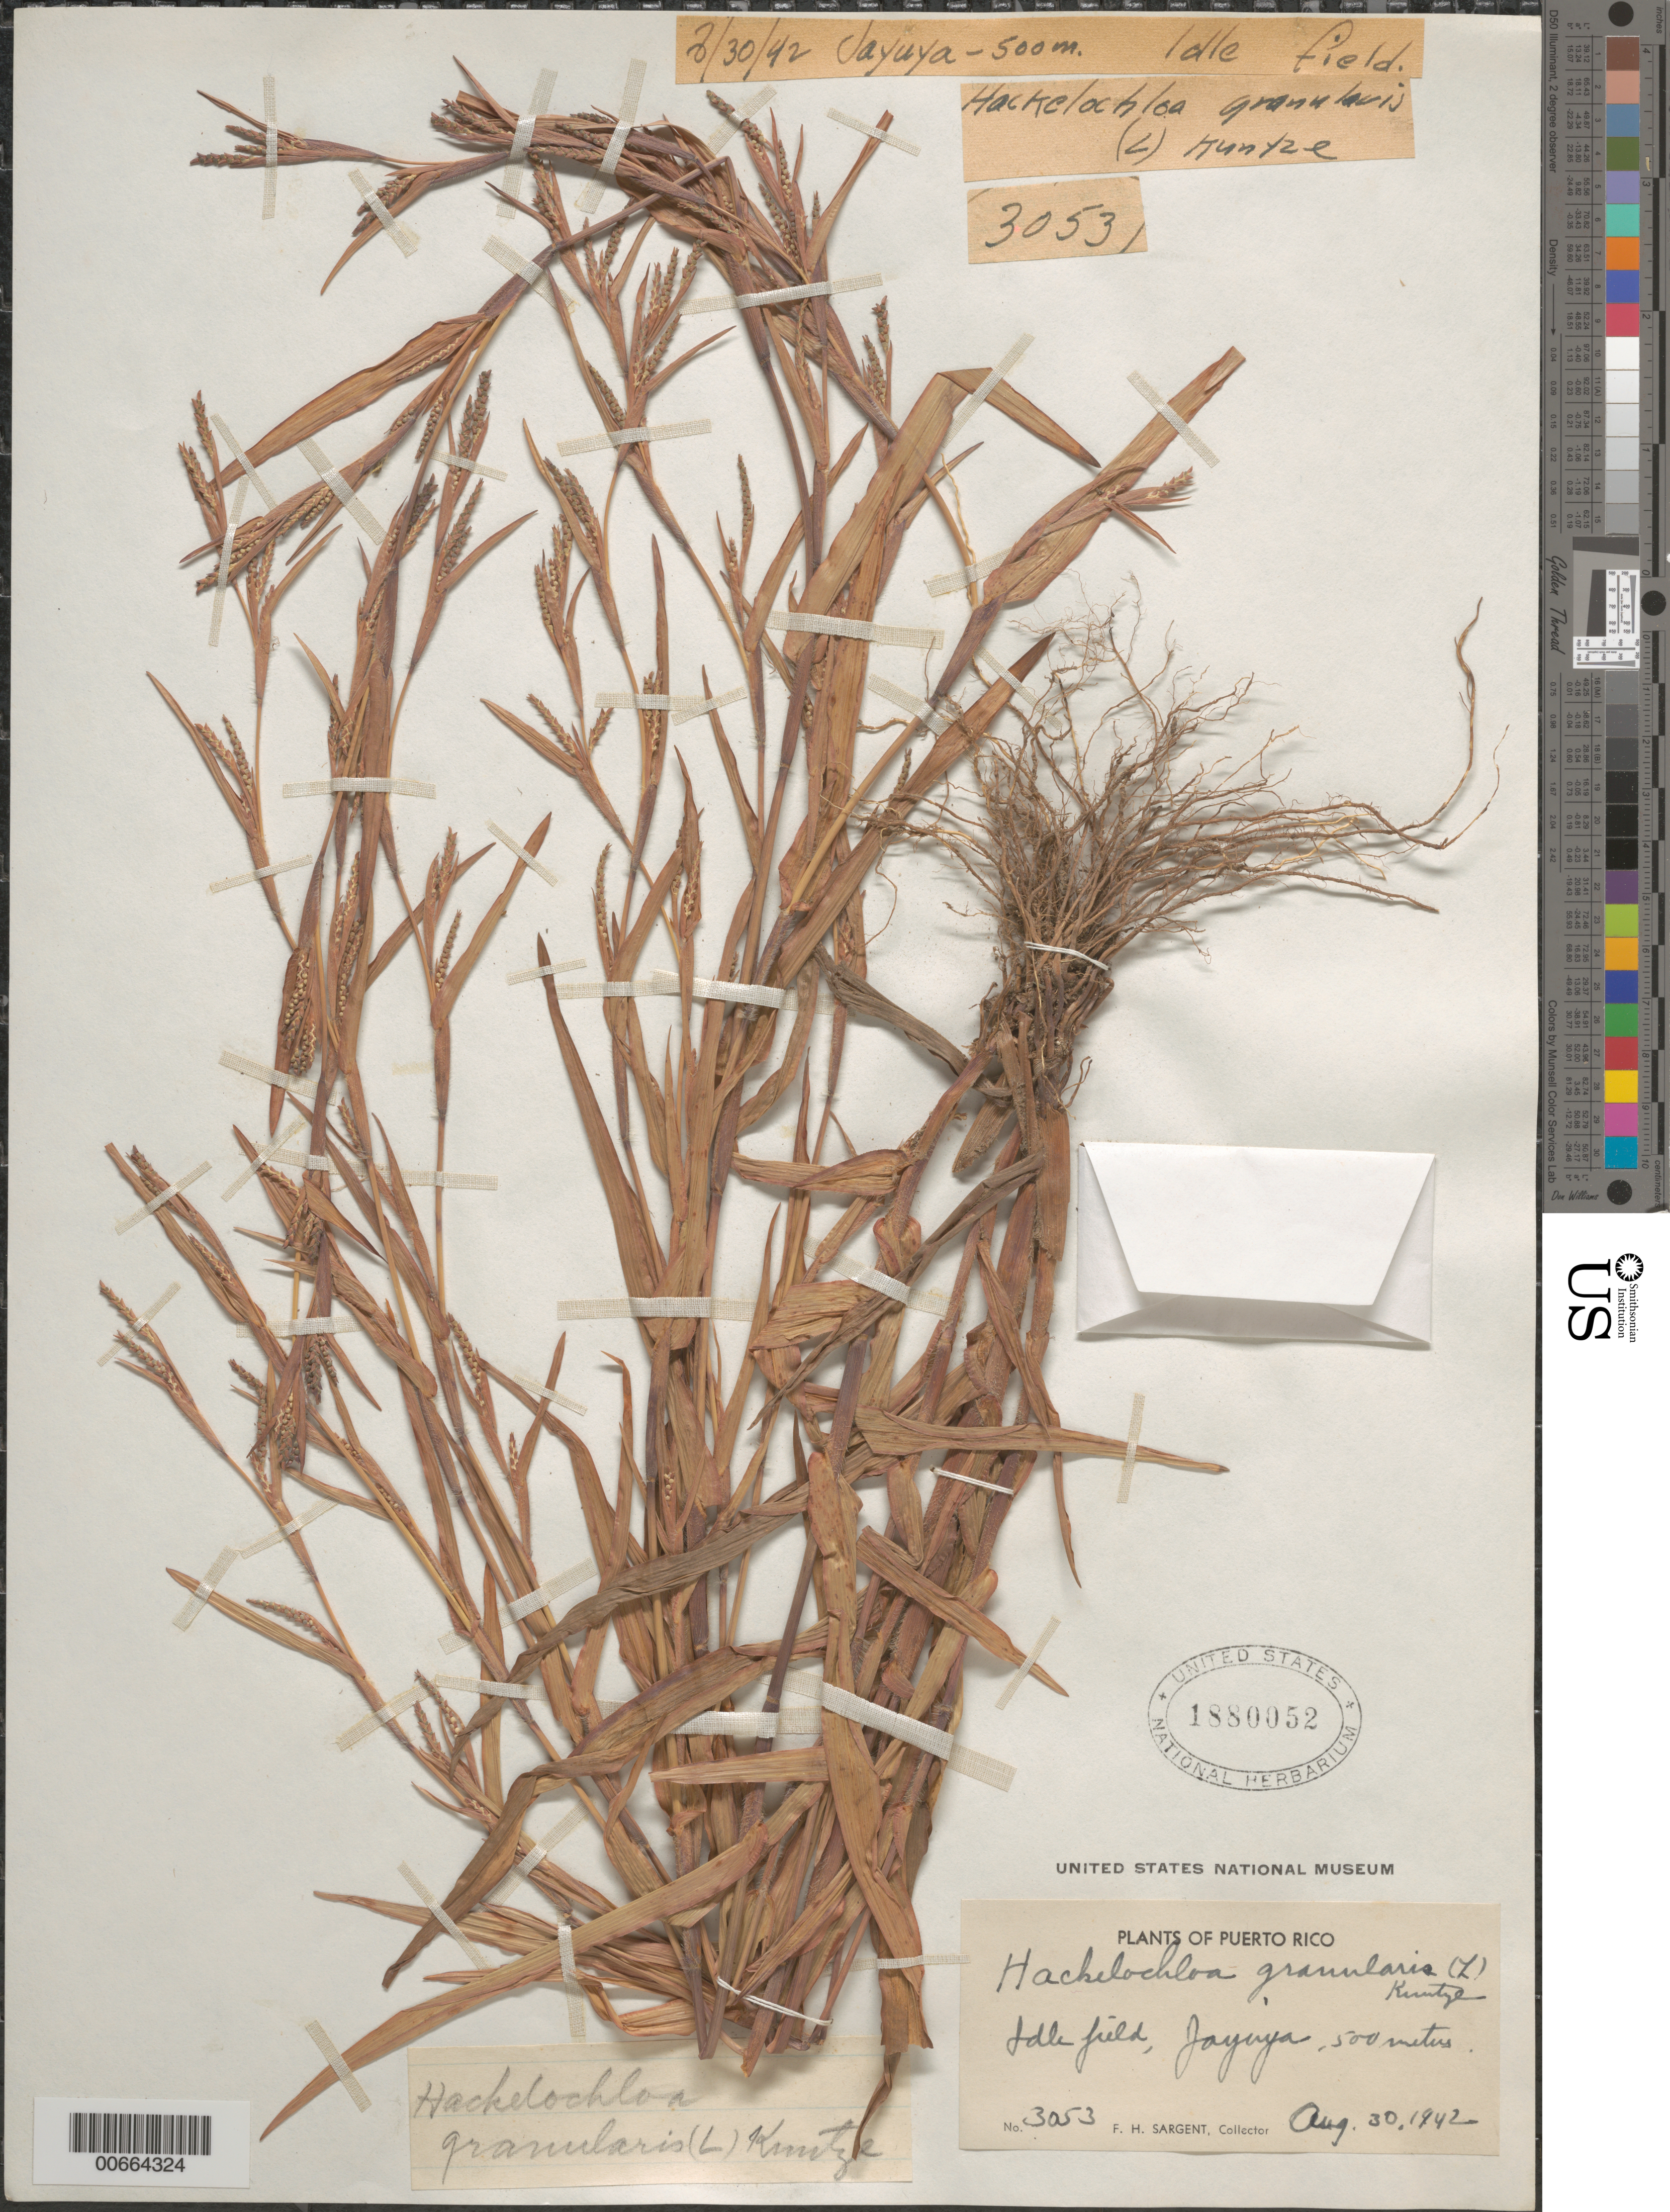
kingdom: Plantae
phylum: Tracheophyta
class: Liliopsida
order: Poales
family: Poaceae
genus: Hackelochloa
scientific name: Hackelochloa granularis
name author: (L.) Kuntze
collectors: F. H. Sargent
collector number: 3053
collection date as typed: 30 Aug 1942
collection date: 1942-08-30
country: Puerto Rico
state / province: Jayuya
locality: Jayuya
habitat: Idle field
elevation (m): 500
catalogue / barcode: US 1880052